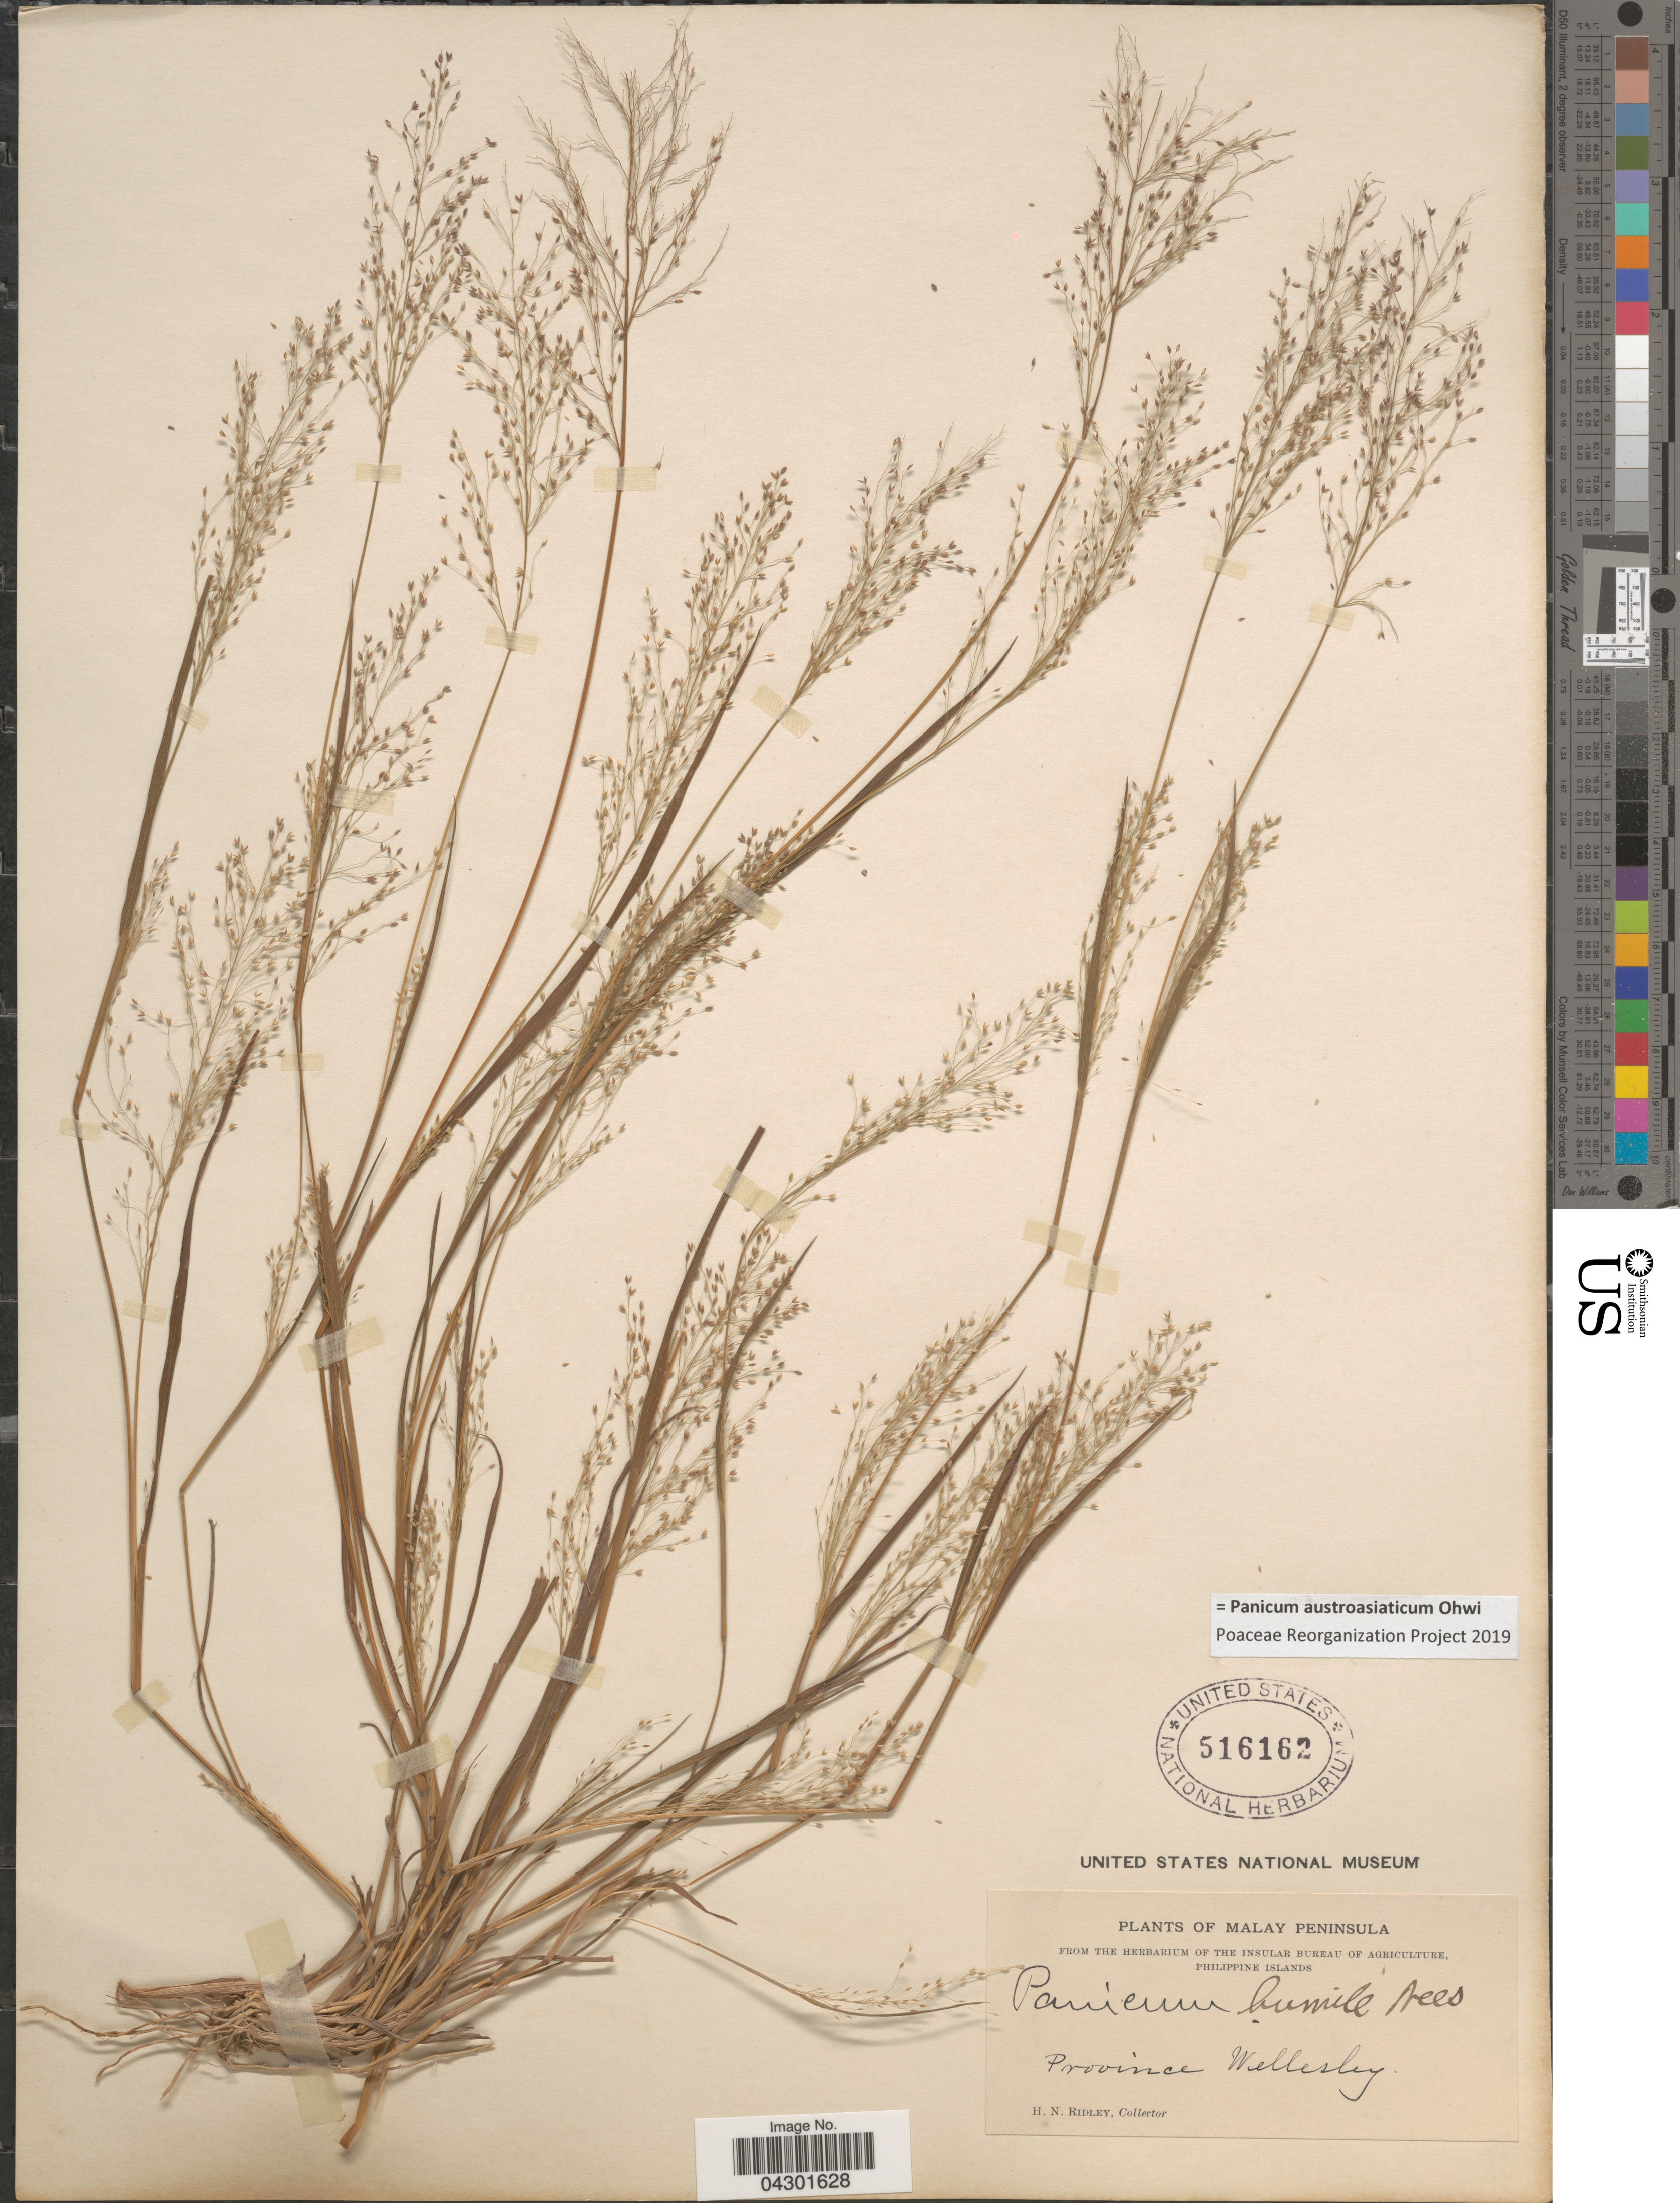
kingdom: Plantae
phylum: Tracheophyta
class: Liliopsida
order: Poales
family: Poaceae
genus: Panicum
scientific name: Panicum austroasiaticum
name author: Ohwi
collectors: H. N. Ridley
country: Malaysia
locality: Malay Peninsula. Province Wellesley.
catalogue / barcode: US 516162